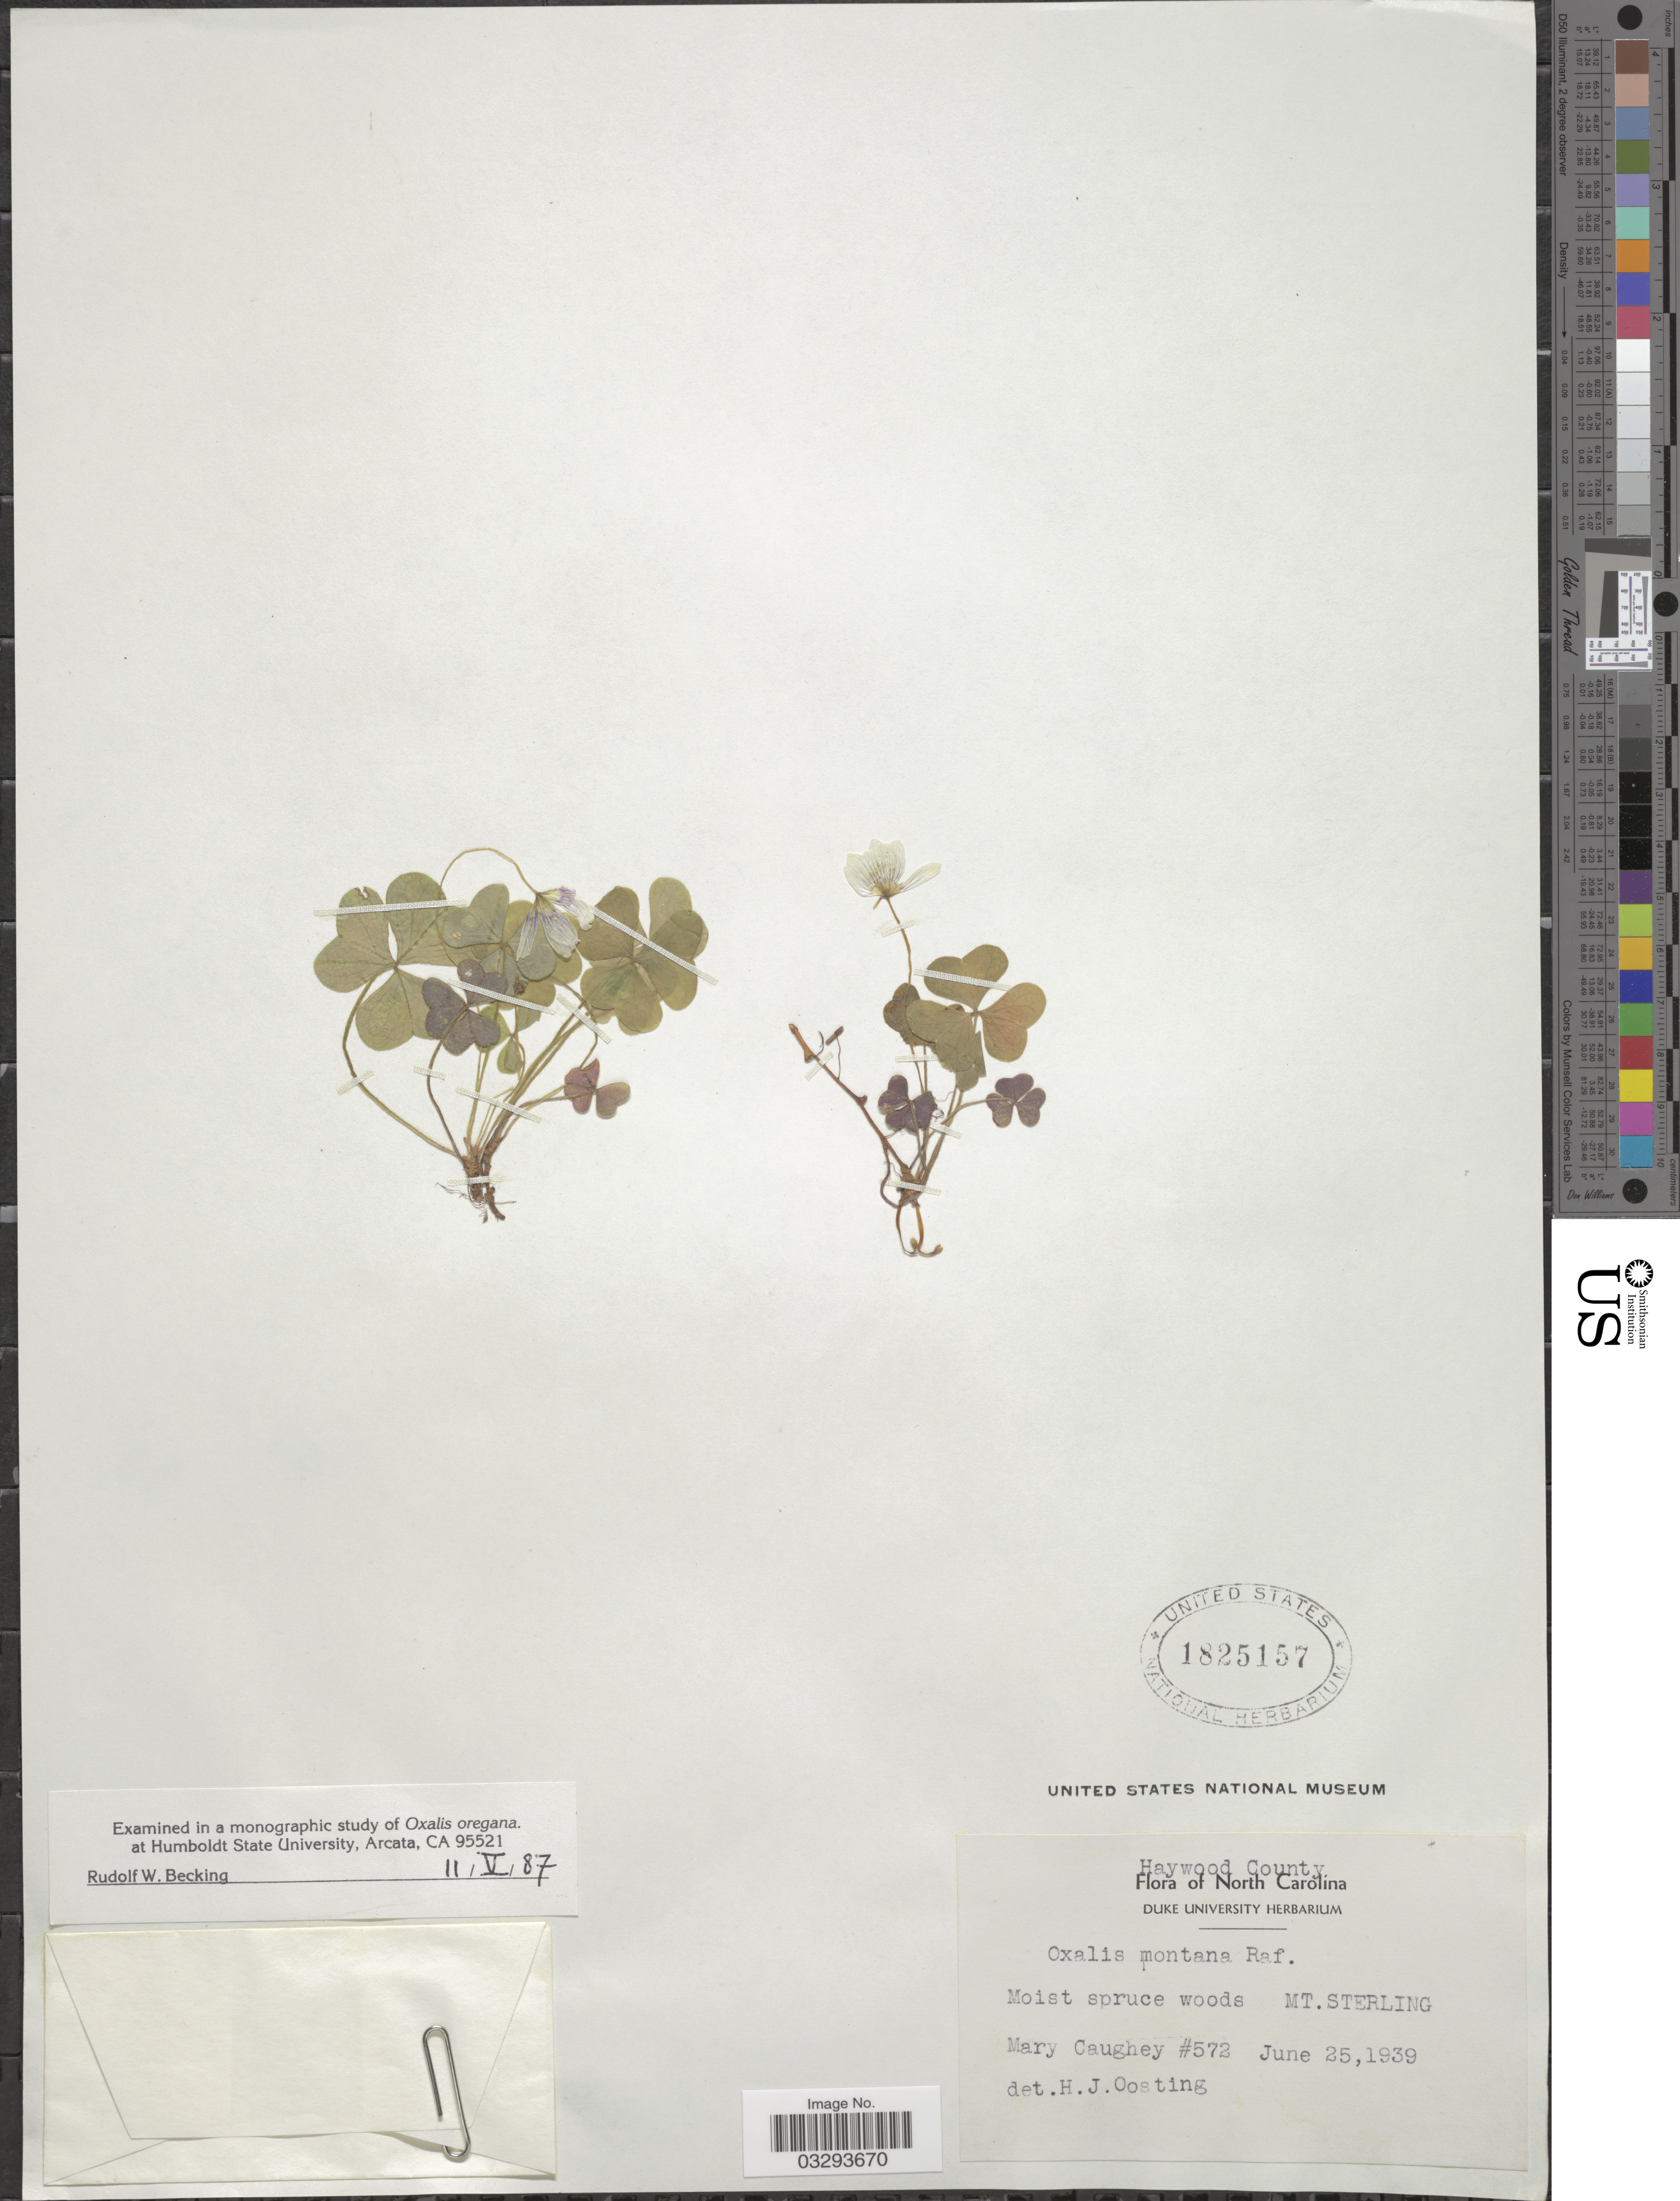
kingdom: Plantae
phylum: Tracheophyta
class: Magnoliopsida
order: Oxalidales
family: Oxalidaceae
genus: Oxalis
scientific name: Oxalis montana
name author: Raf.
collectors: M. Caughey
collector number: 572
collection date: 1939-06-25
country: United States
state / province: North Carolina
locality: Haywood County. Mt. Sterling.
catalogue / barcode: US 1825157